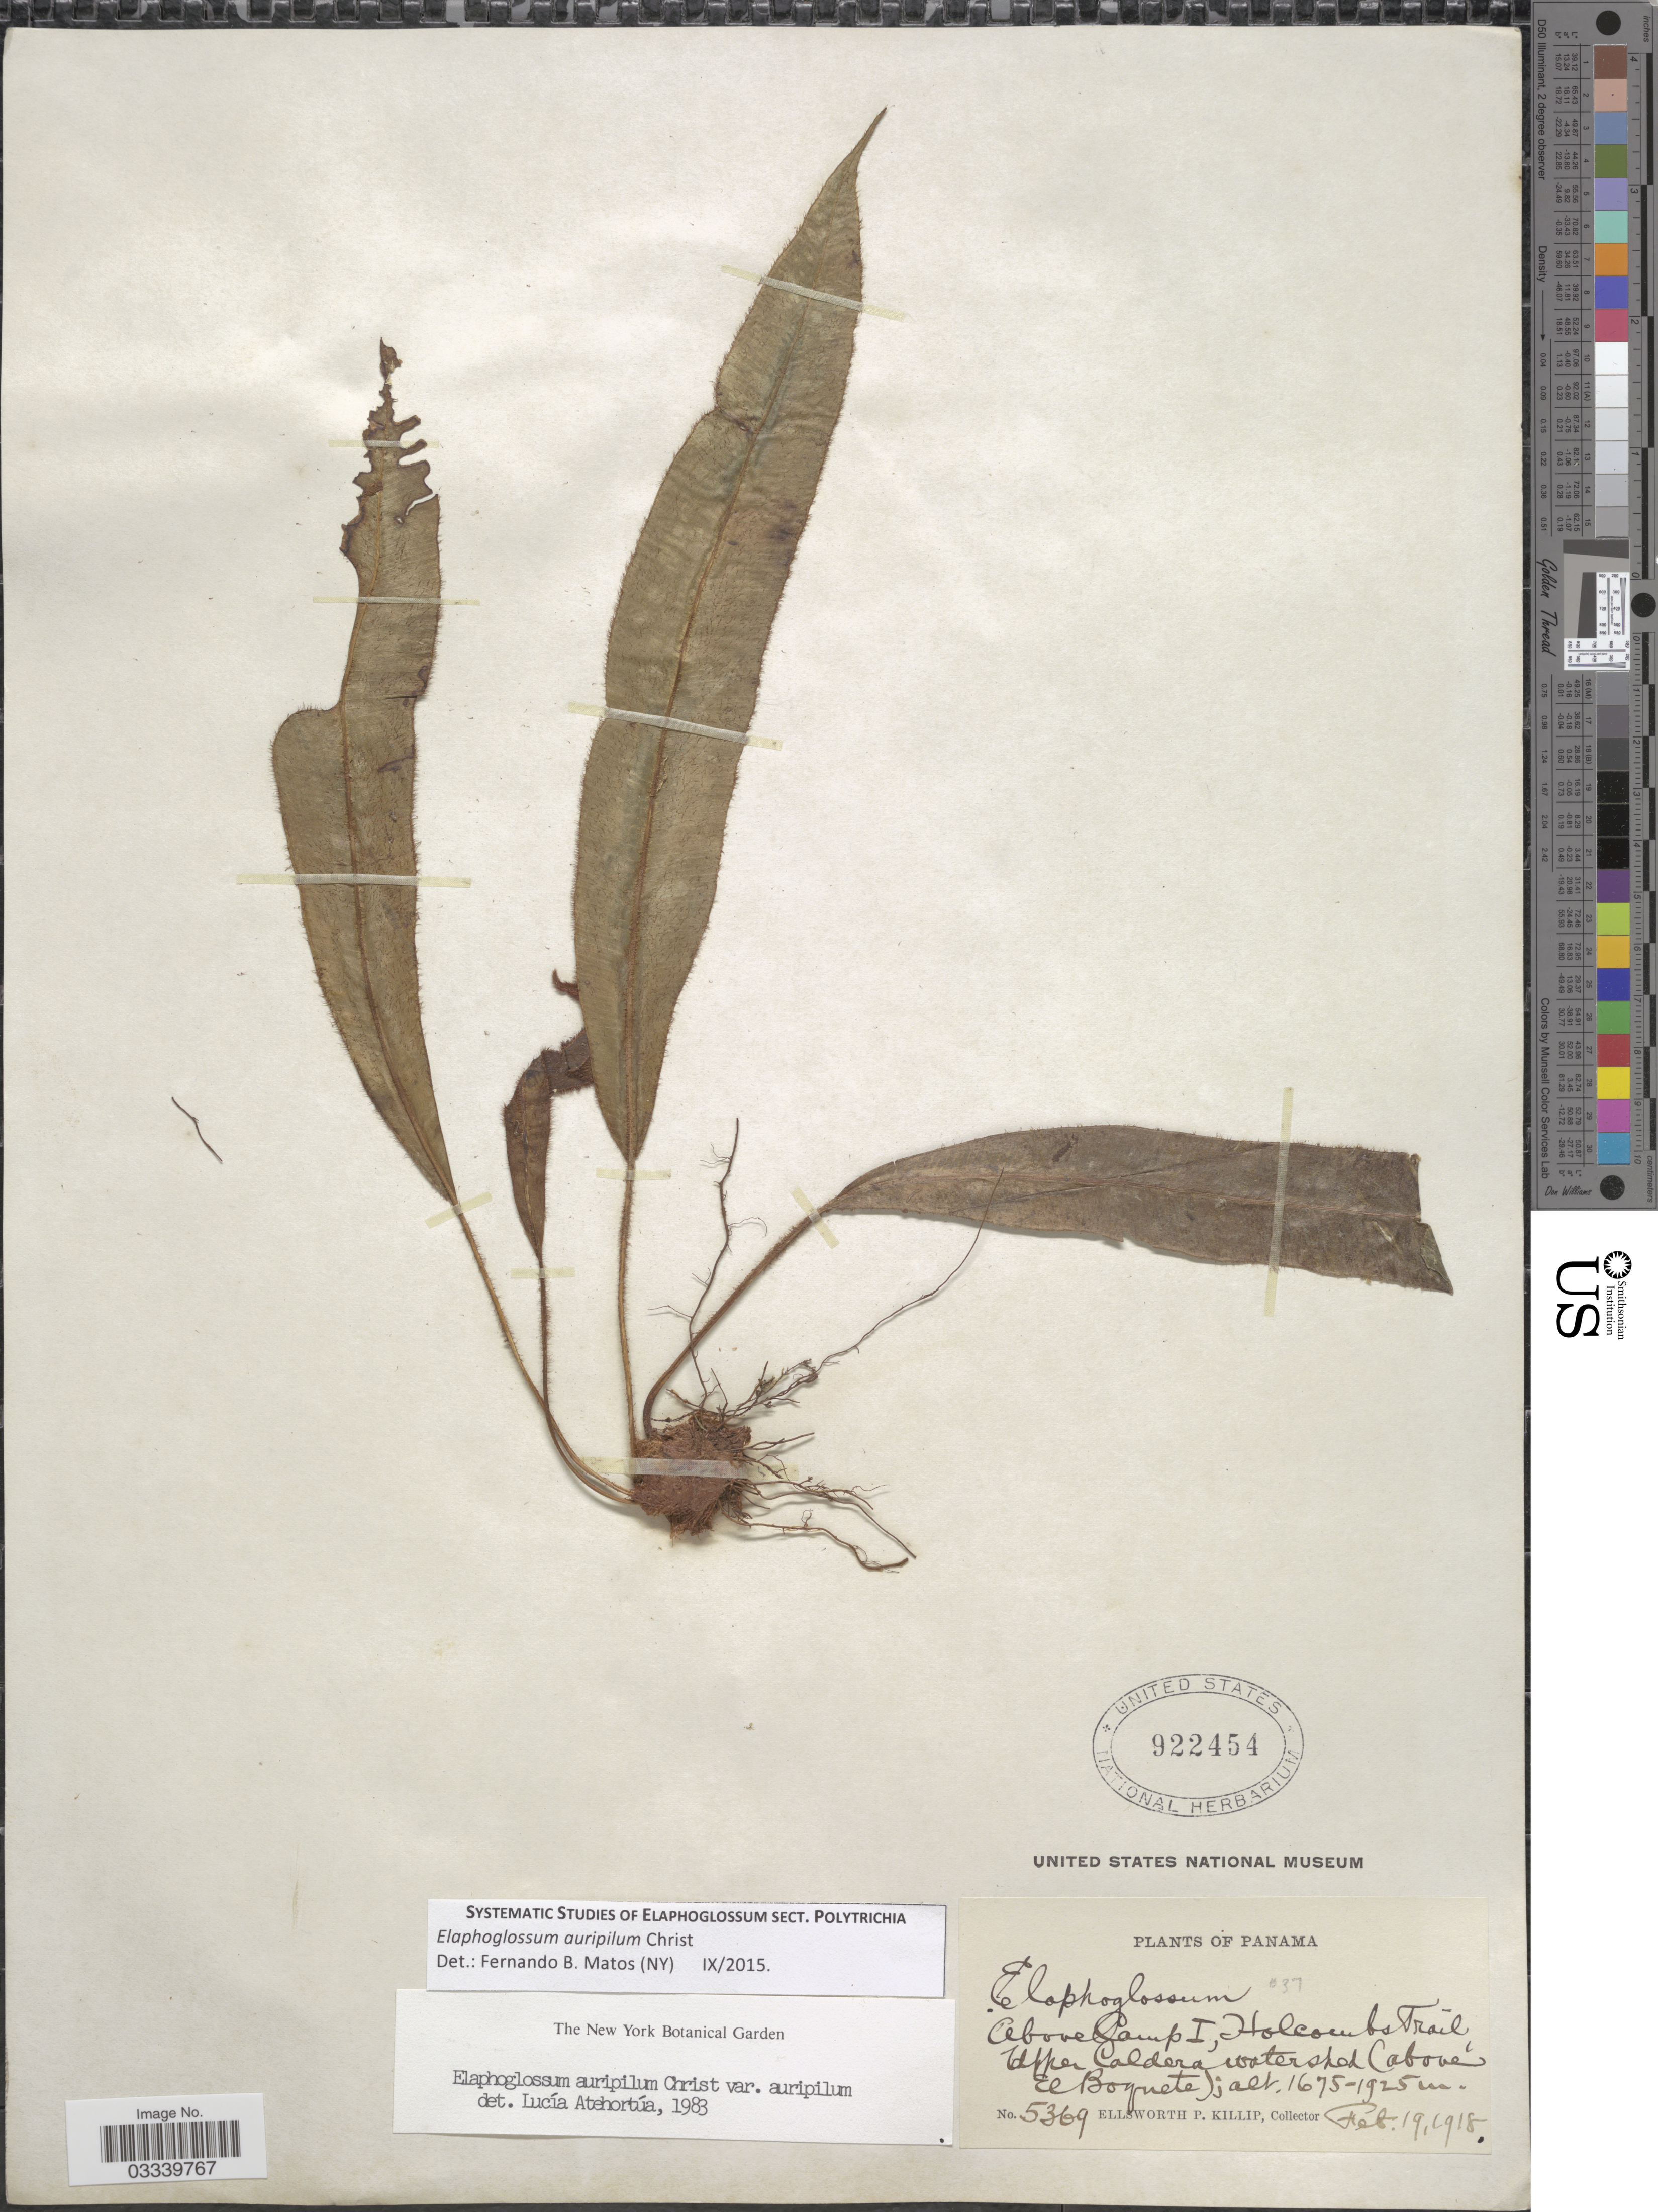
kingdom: Plantae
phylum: Tracheophyta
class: Polypodiopsida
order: Polypodiales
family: Dryopteridaceae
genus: Elaphoglossum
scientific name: Elaphoglossum auripilum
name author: Christ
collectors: E. P. Killip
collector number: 5369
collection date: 1918-02-19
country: Panama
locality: Above Camp I, Holcomb's Trail, upper Caldera watershed (above El Boquete).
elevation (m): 1675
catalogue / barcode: US 922454